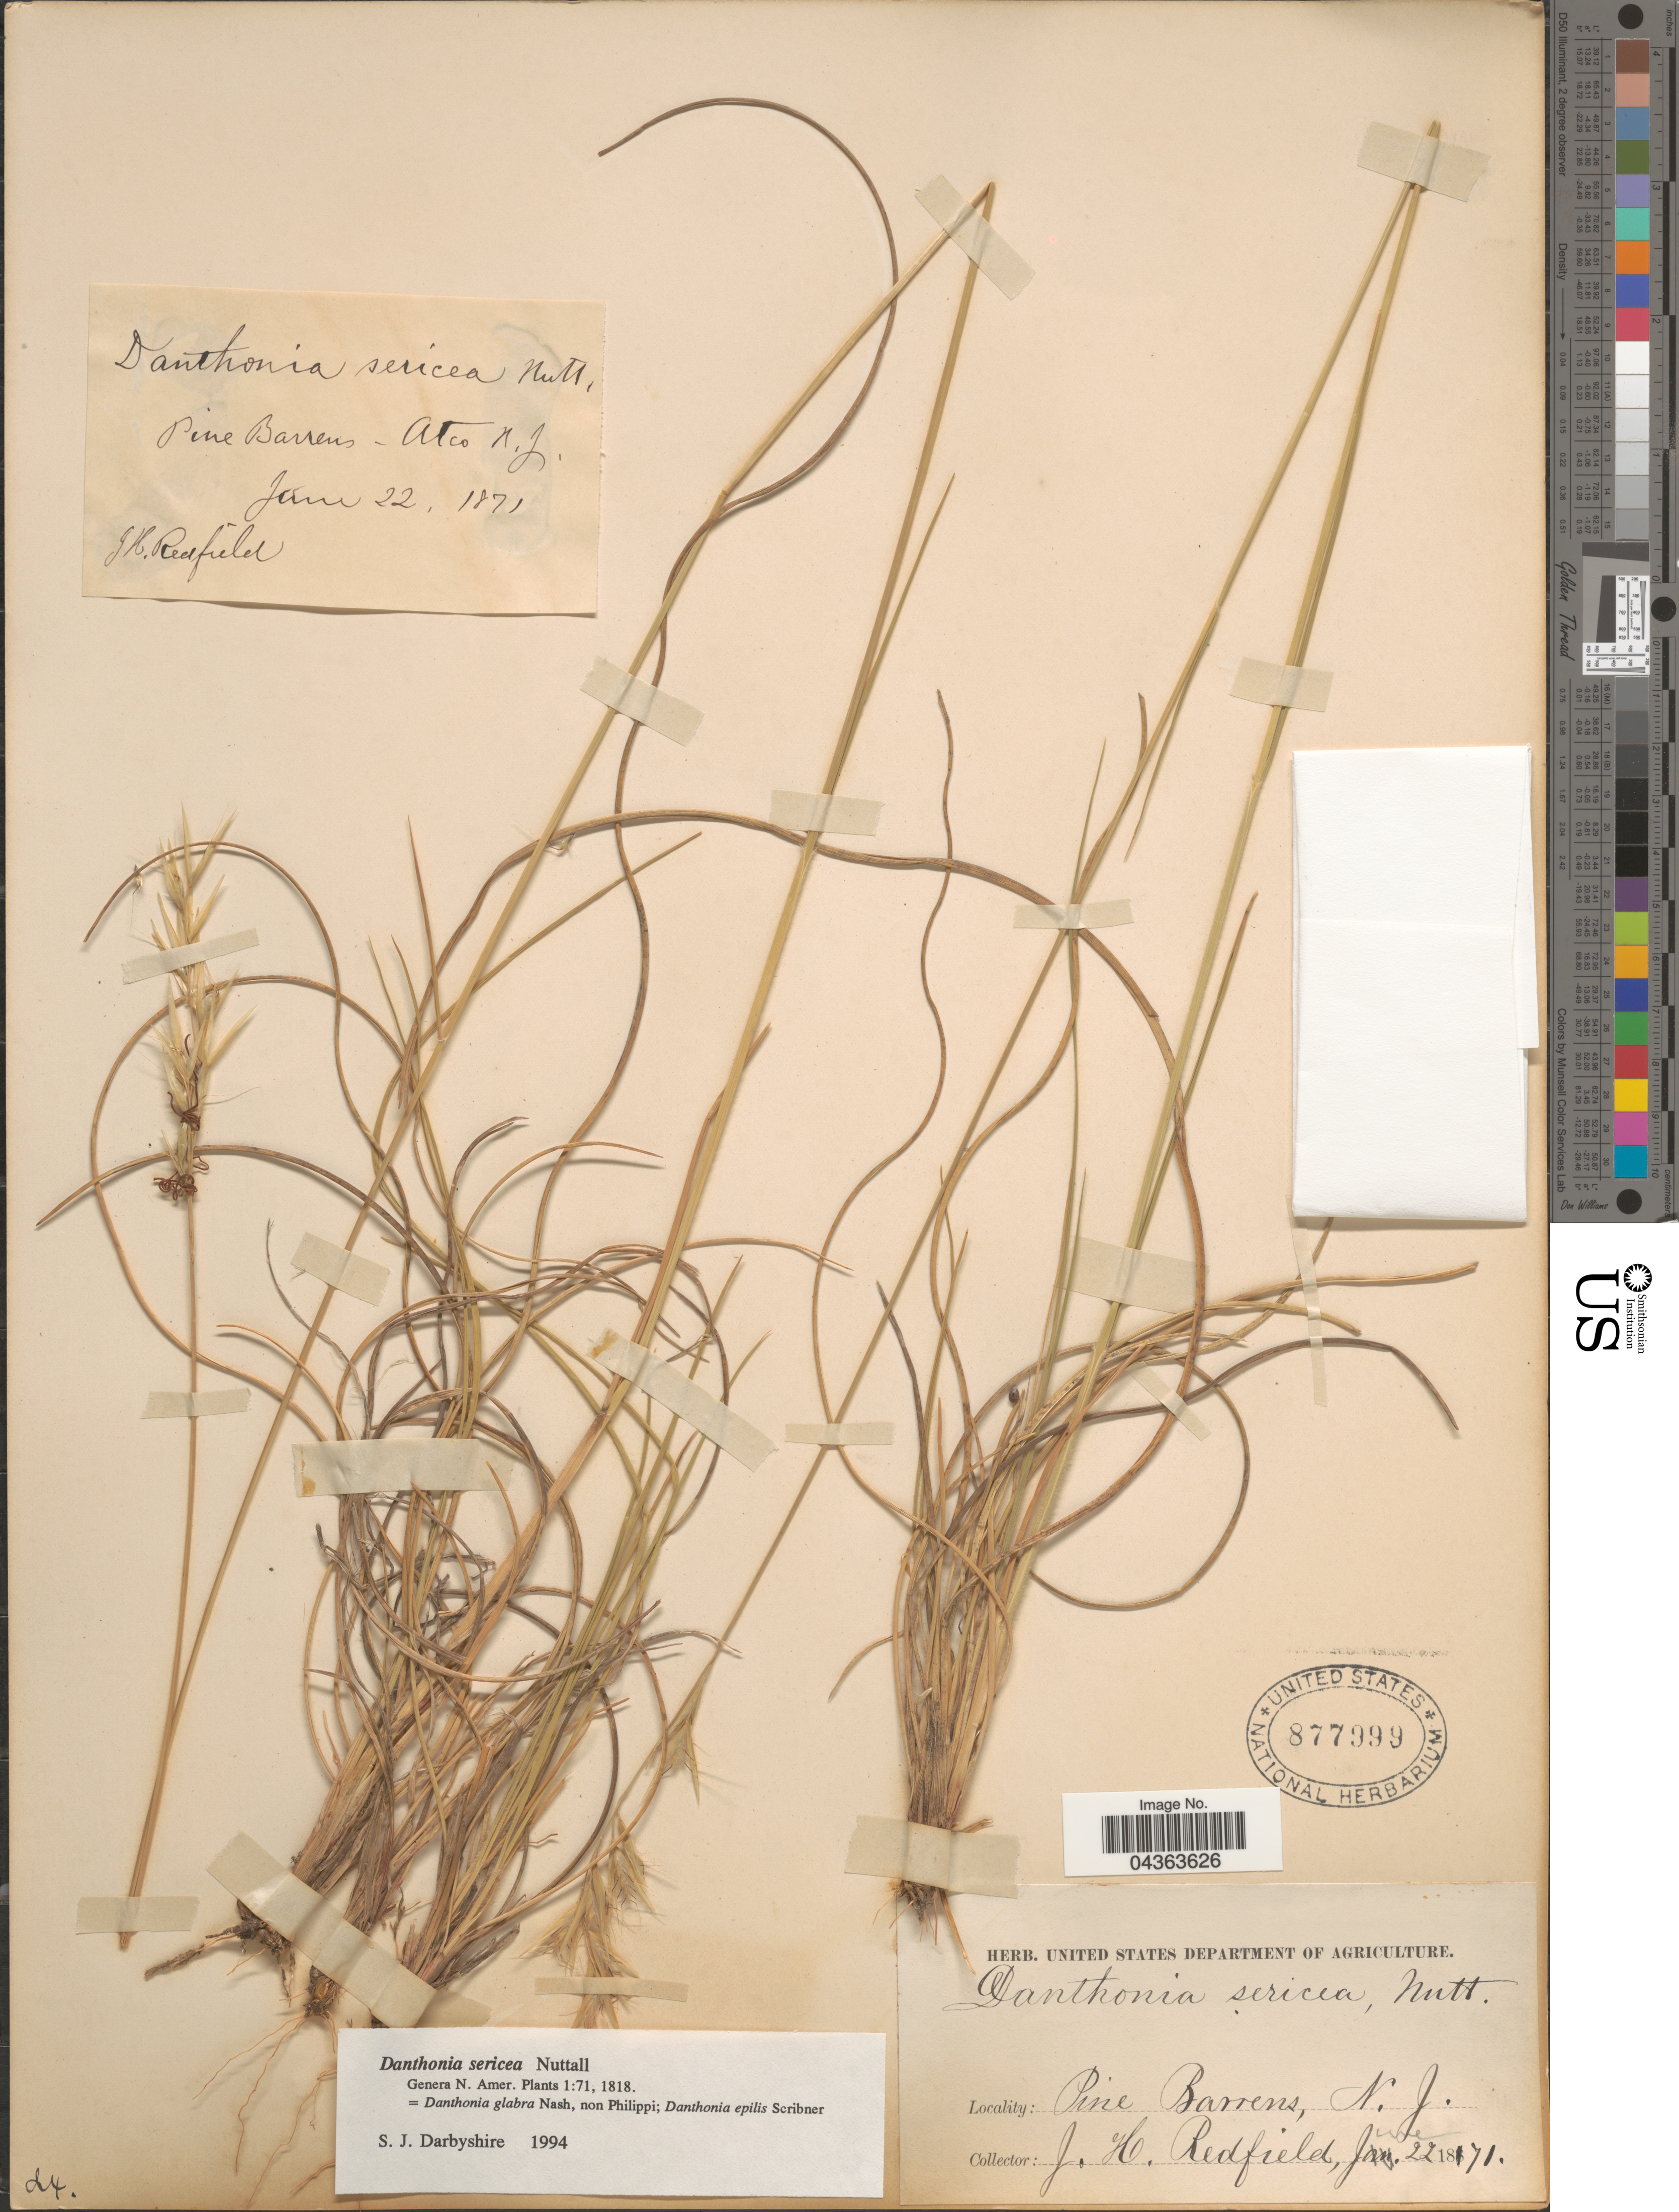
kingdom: Plantae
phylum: Tracheophyta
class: Liliopsida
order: Poales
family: Poaceae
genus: Danthonia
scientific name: Danthonia sericea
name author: Nutt.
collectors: J. Redfield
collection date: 1871-06-22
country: United States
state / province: New Jersey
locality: Pine Barrens - Atco.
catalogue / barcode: US 877999